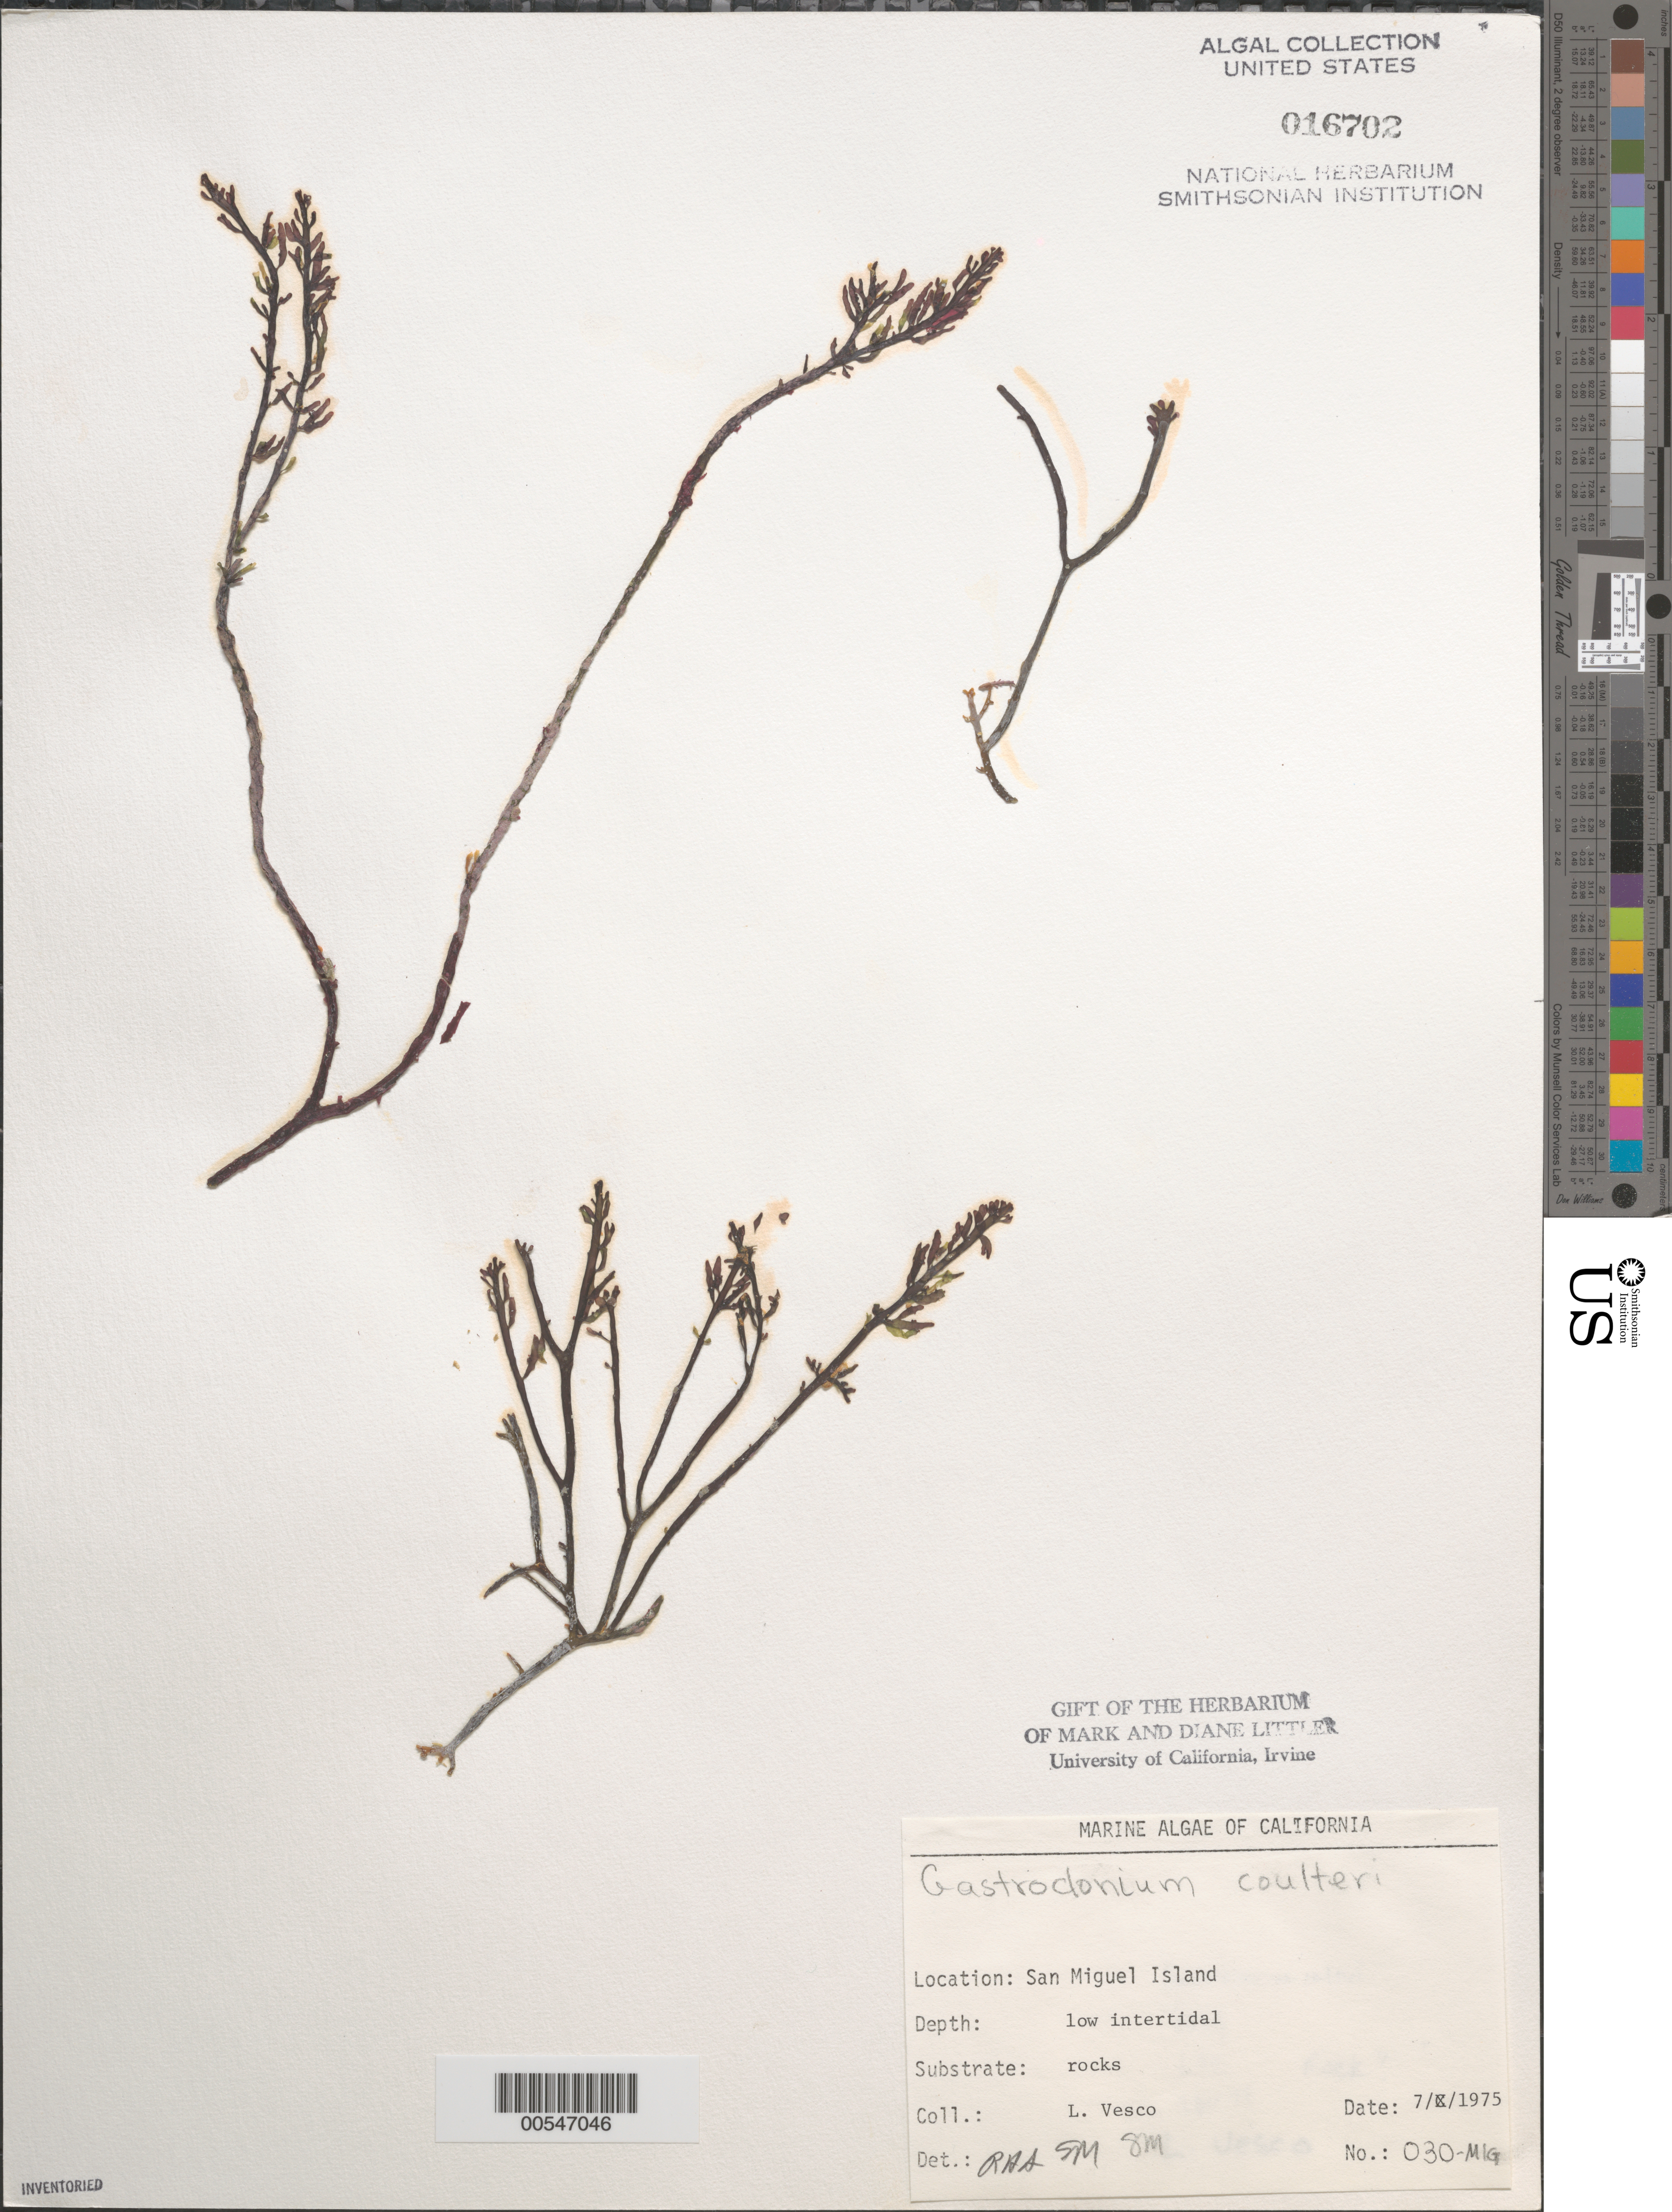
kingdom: Plantae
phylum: Rhodophyta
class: Florideophyceae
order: Rhodymeniales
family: Champiaceae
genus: Neogastroclonium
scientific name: Neogastroclonium subarticulatum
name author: (Turner) L. Le Gall et al.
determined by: Algae name updating Project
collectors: L. Vesco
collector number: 030-mig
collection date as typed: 07 Oct 1975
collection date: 1975-10-07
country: United States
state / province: California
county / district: Santa Barbara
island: San Miguel Island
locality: Cuyler Harbor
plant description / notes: BLM-SOCALBIGHT Rocky Intertidal Survey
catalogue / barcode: US 16702